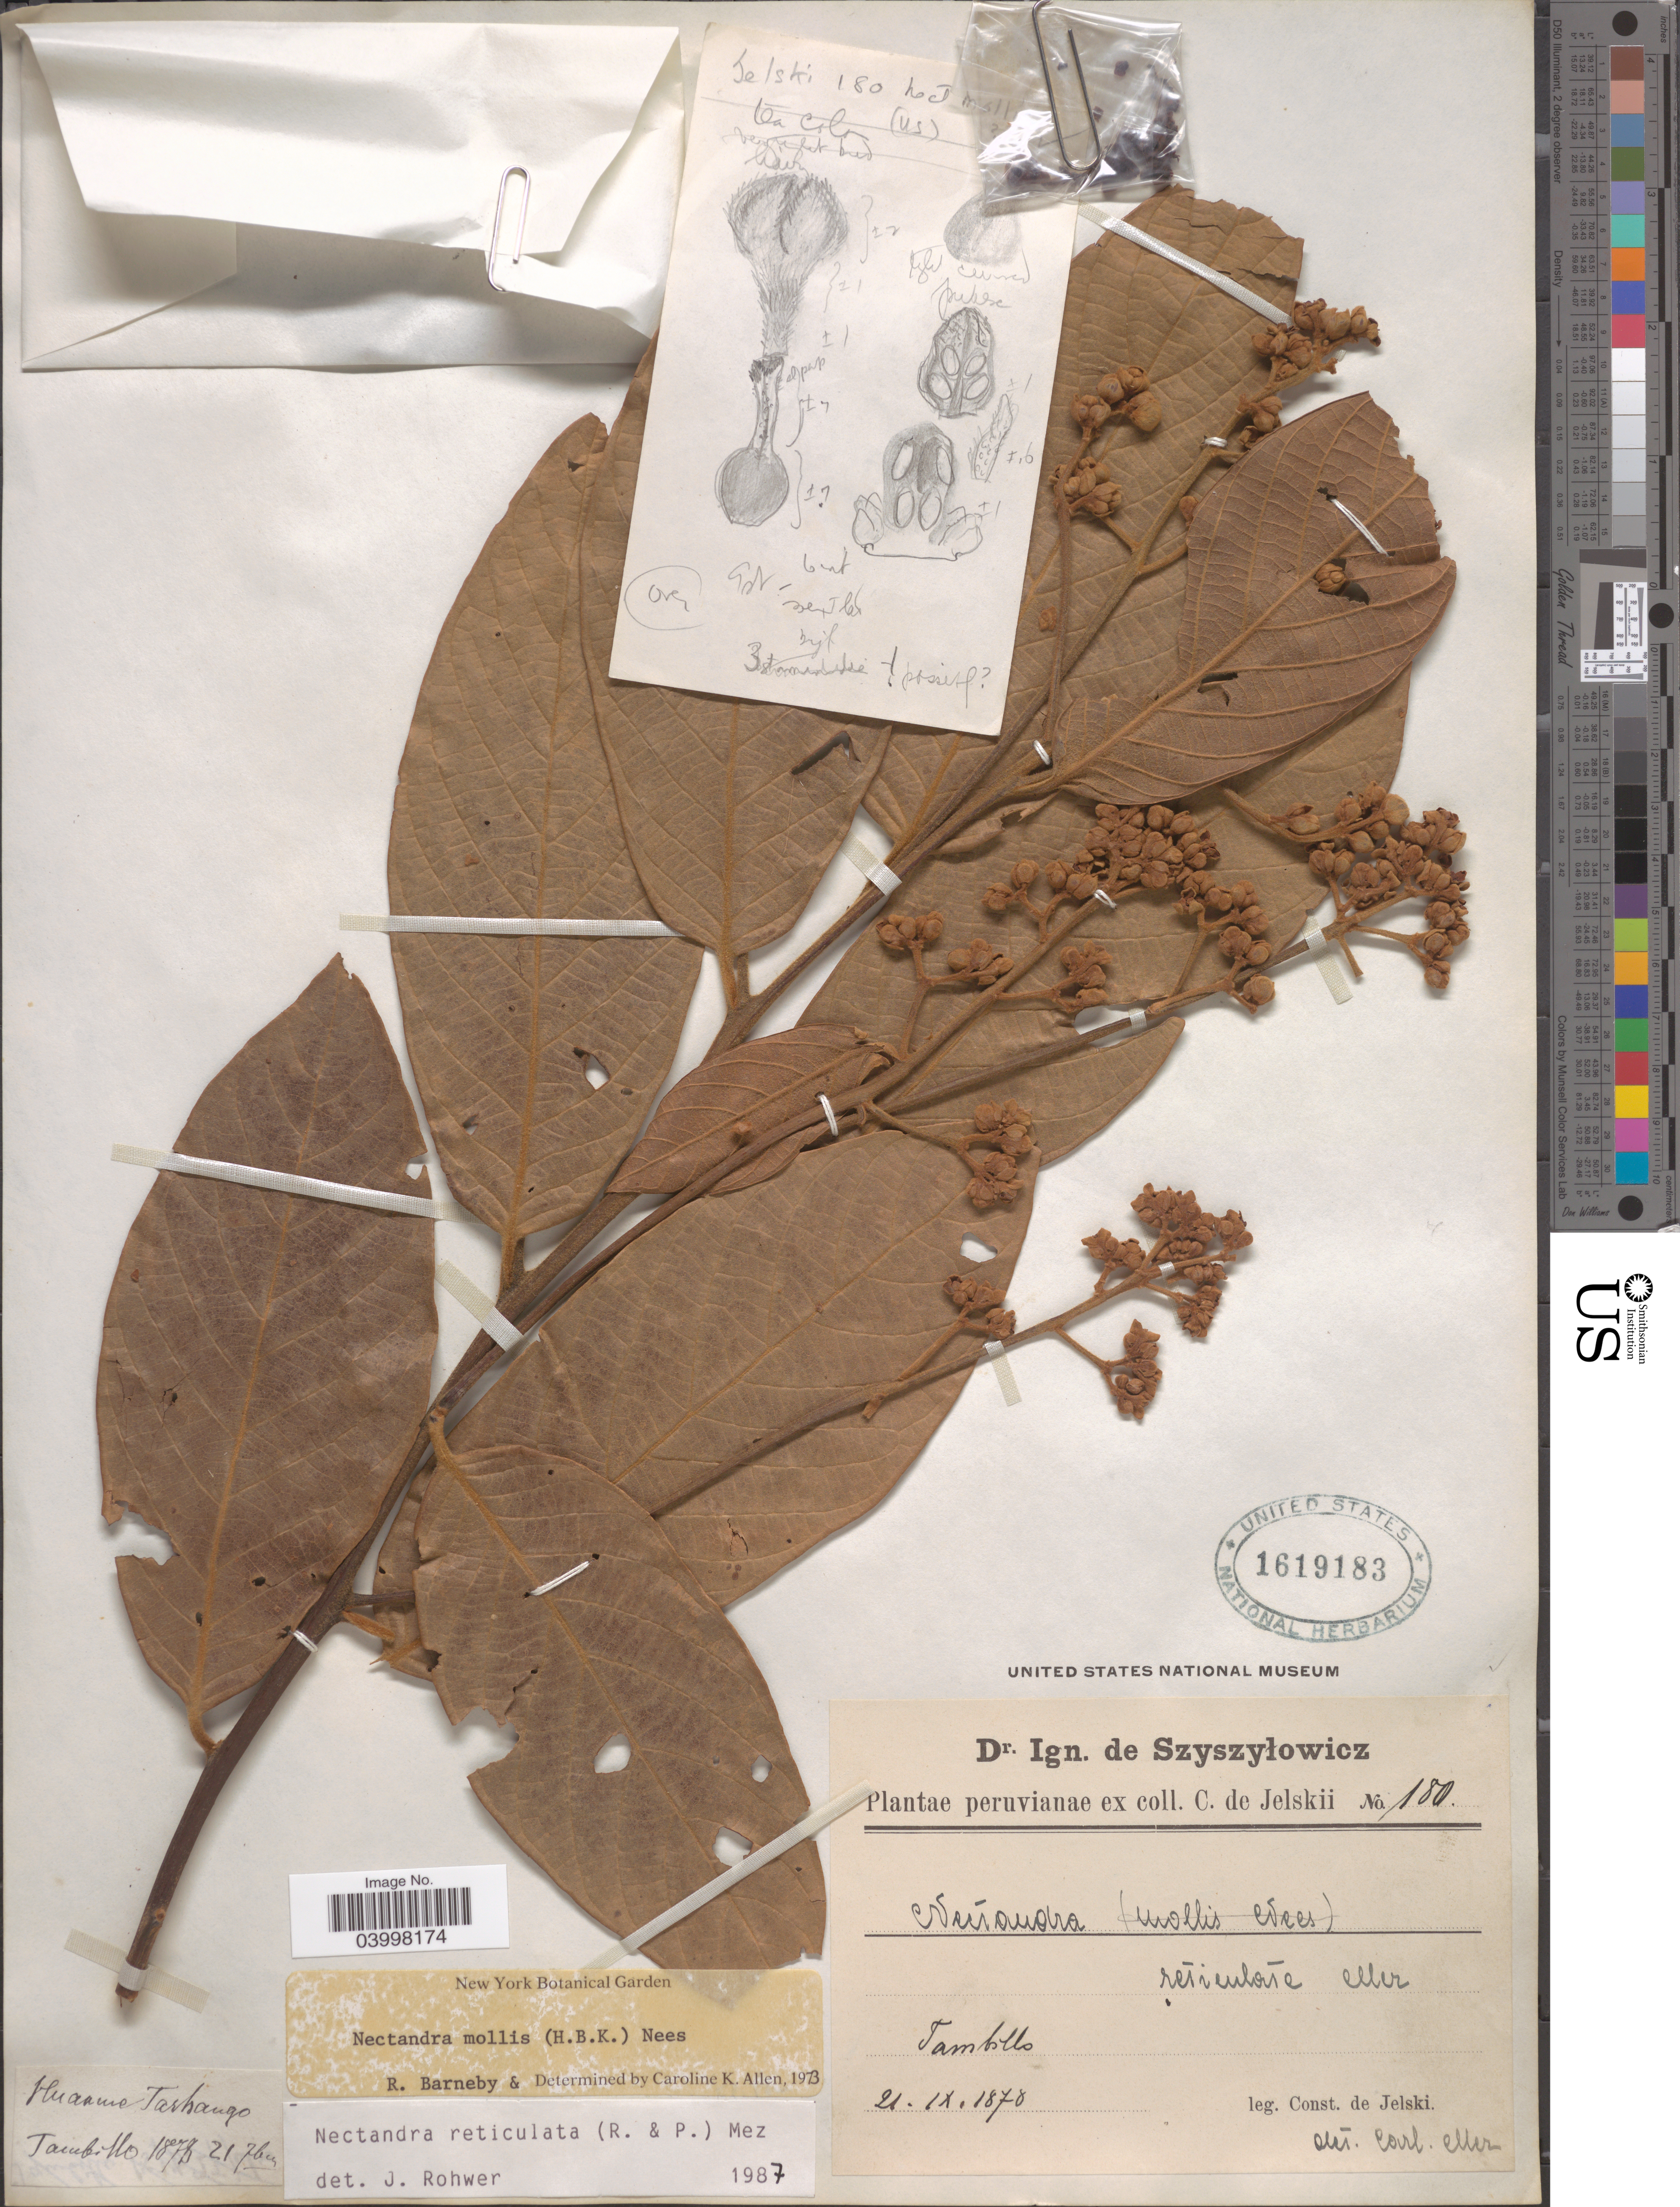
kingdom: Plantae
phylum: Tracheophyta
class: Magnoliopsida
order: Laurales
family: Lauraceae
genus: Nectandra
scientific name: Nectandra reticulata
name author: (Ruiz & Pav.) Mez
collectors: C. de Jelski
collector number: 180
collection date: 1878-09-21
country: Peru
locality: Tambillo.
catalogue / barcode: US 1619183